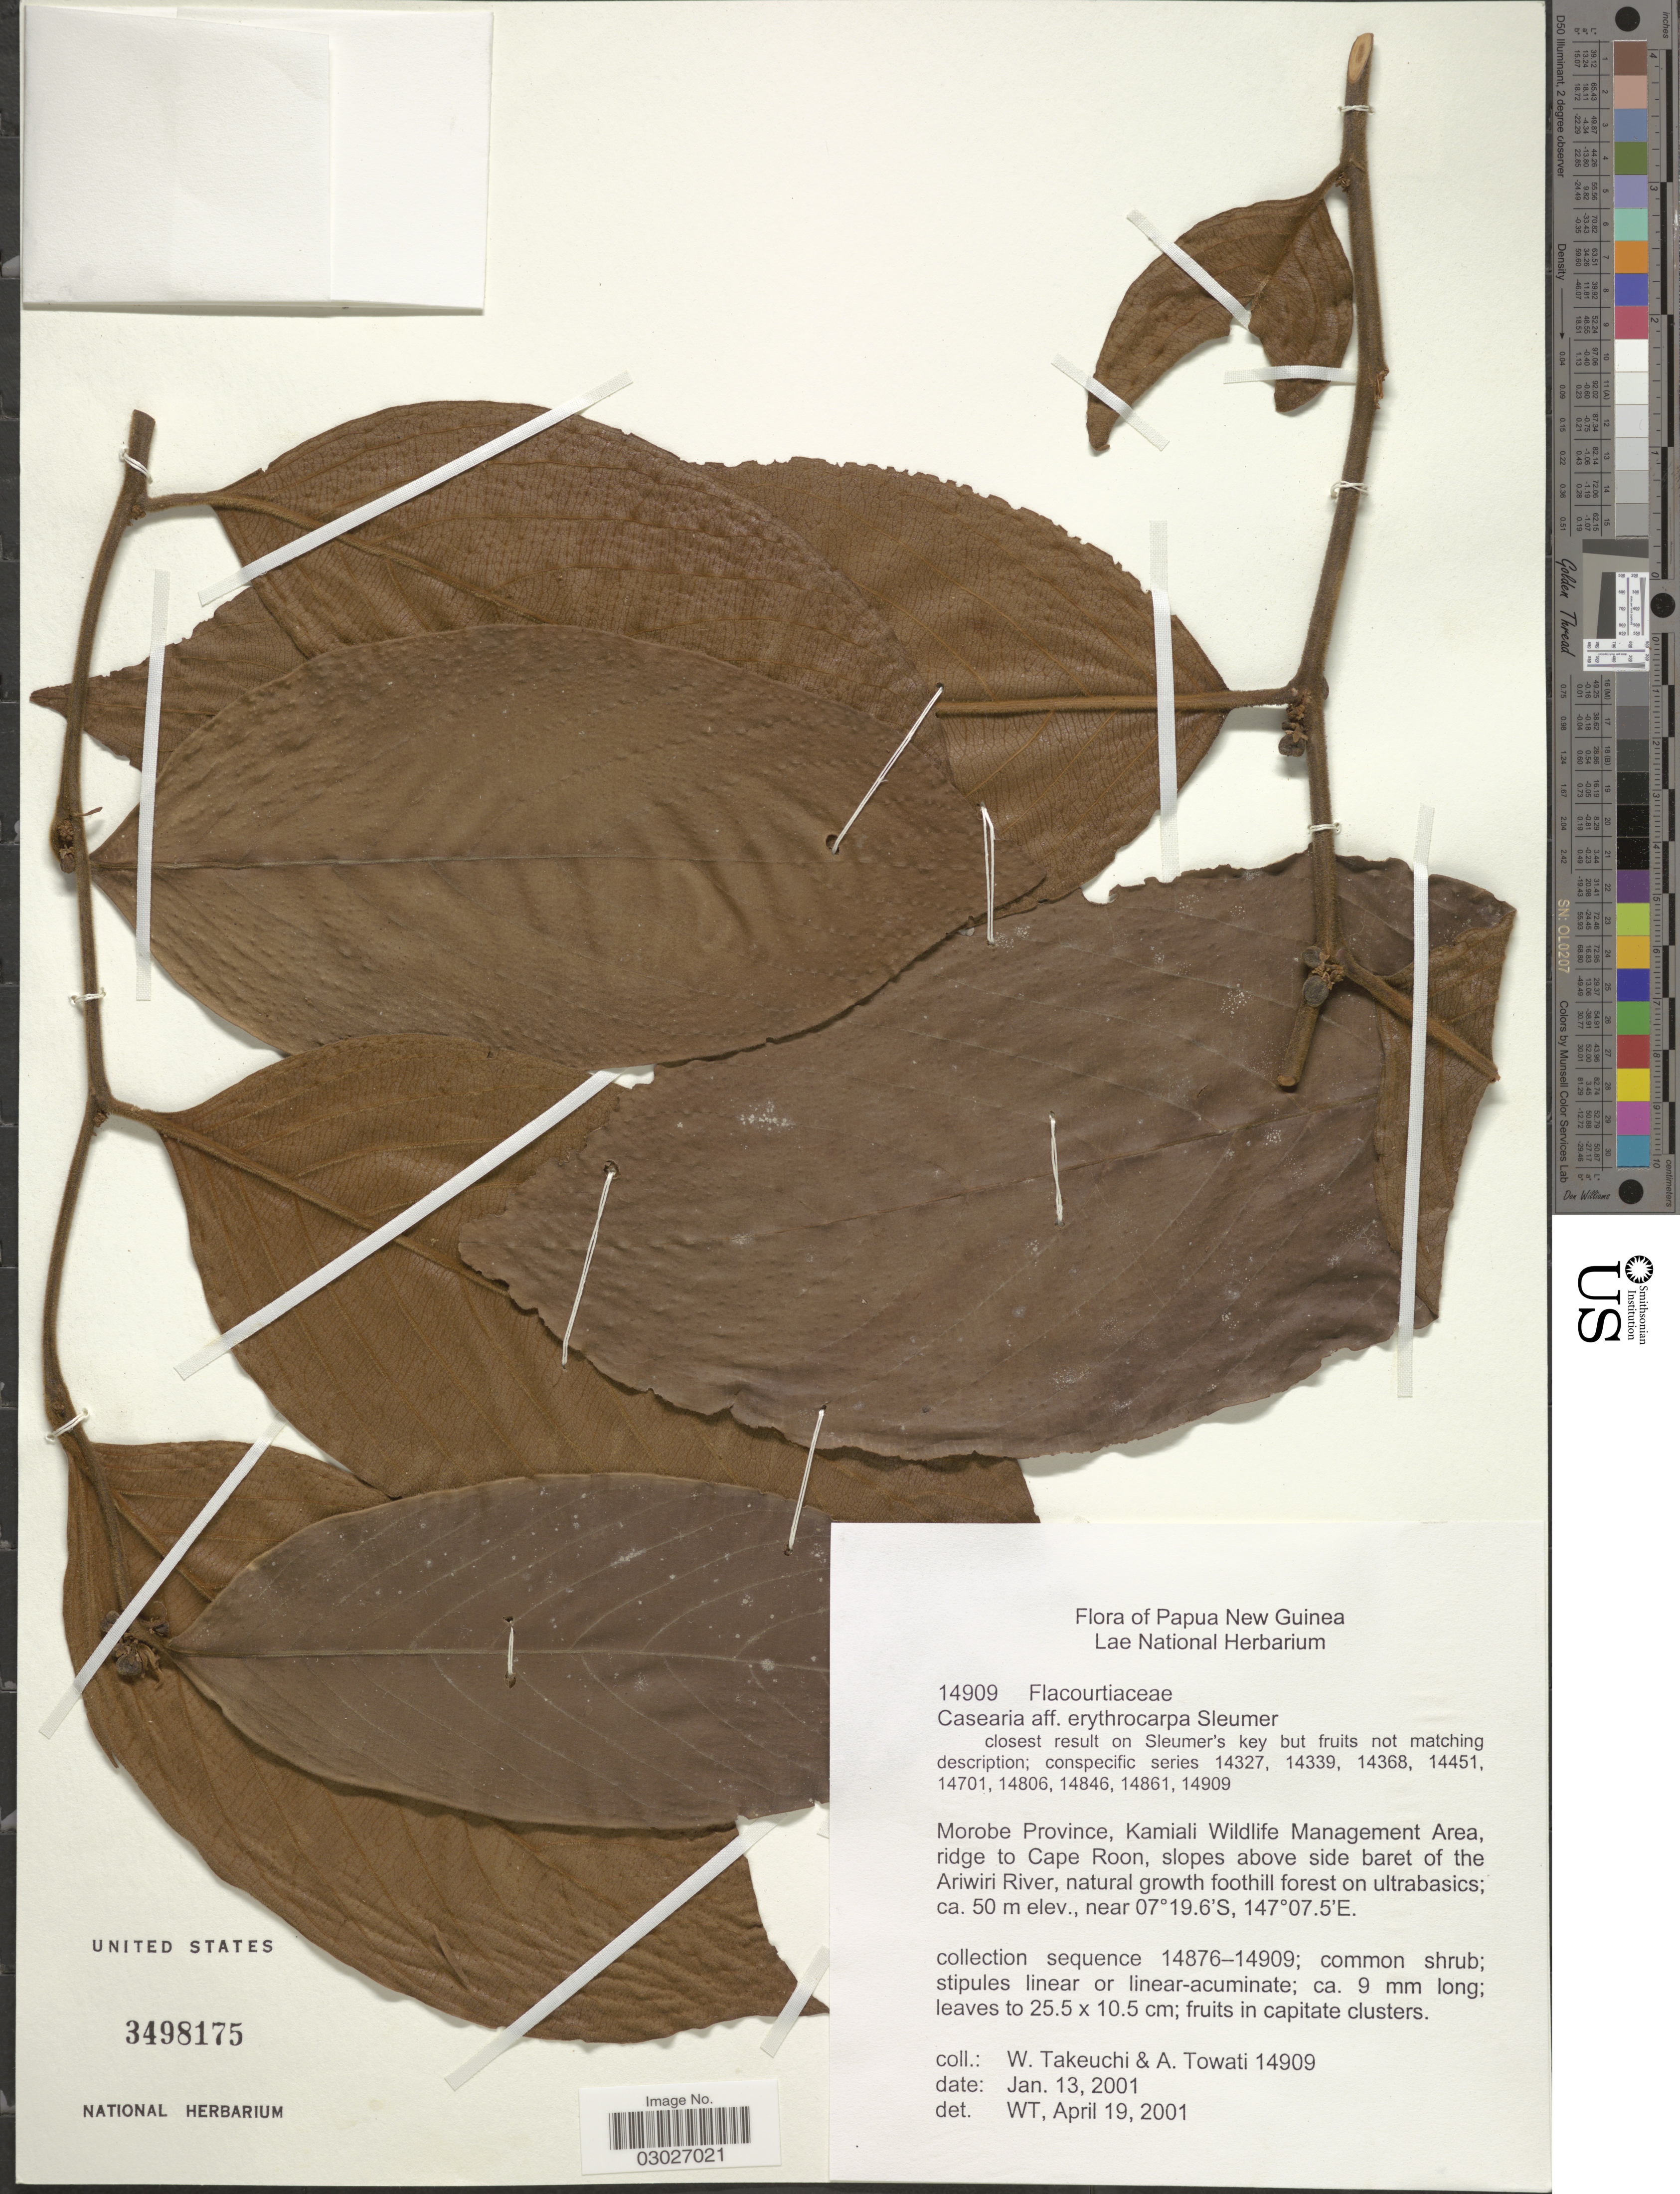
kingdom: Plantae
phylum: Tracheophyta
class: Magnoliopsida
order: Malpighiales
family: Salicaceae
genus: Casearia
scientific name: Casearia erythrocarpa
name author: Sleumer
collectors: W. Takeuchi & A. Towati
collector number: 14909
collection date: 2001-01-13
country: Papua New Guinea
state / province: Morobe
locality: Kamiali Wildlife Management Area, ridge to Cape Roon, slopes above side baret of the Ariwiri River.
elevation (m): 50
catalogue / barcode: US 3498175